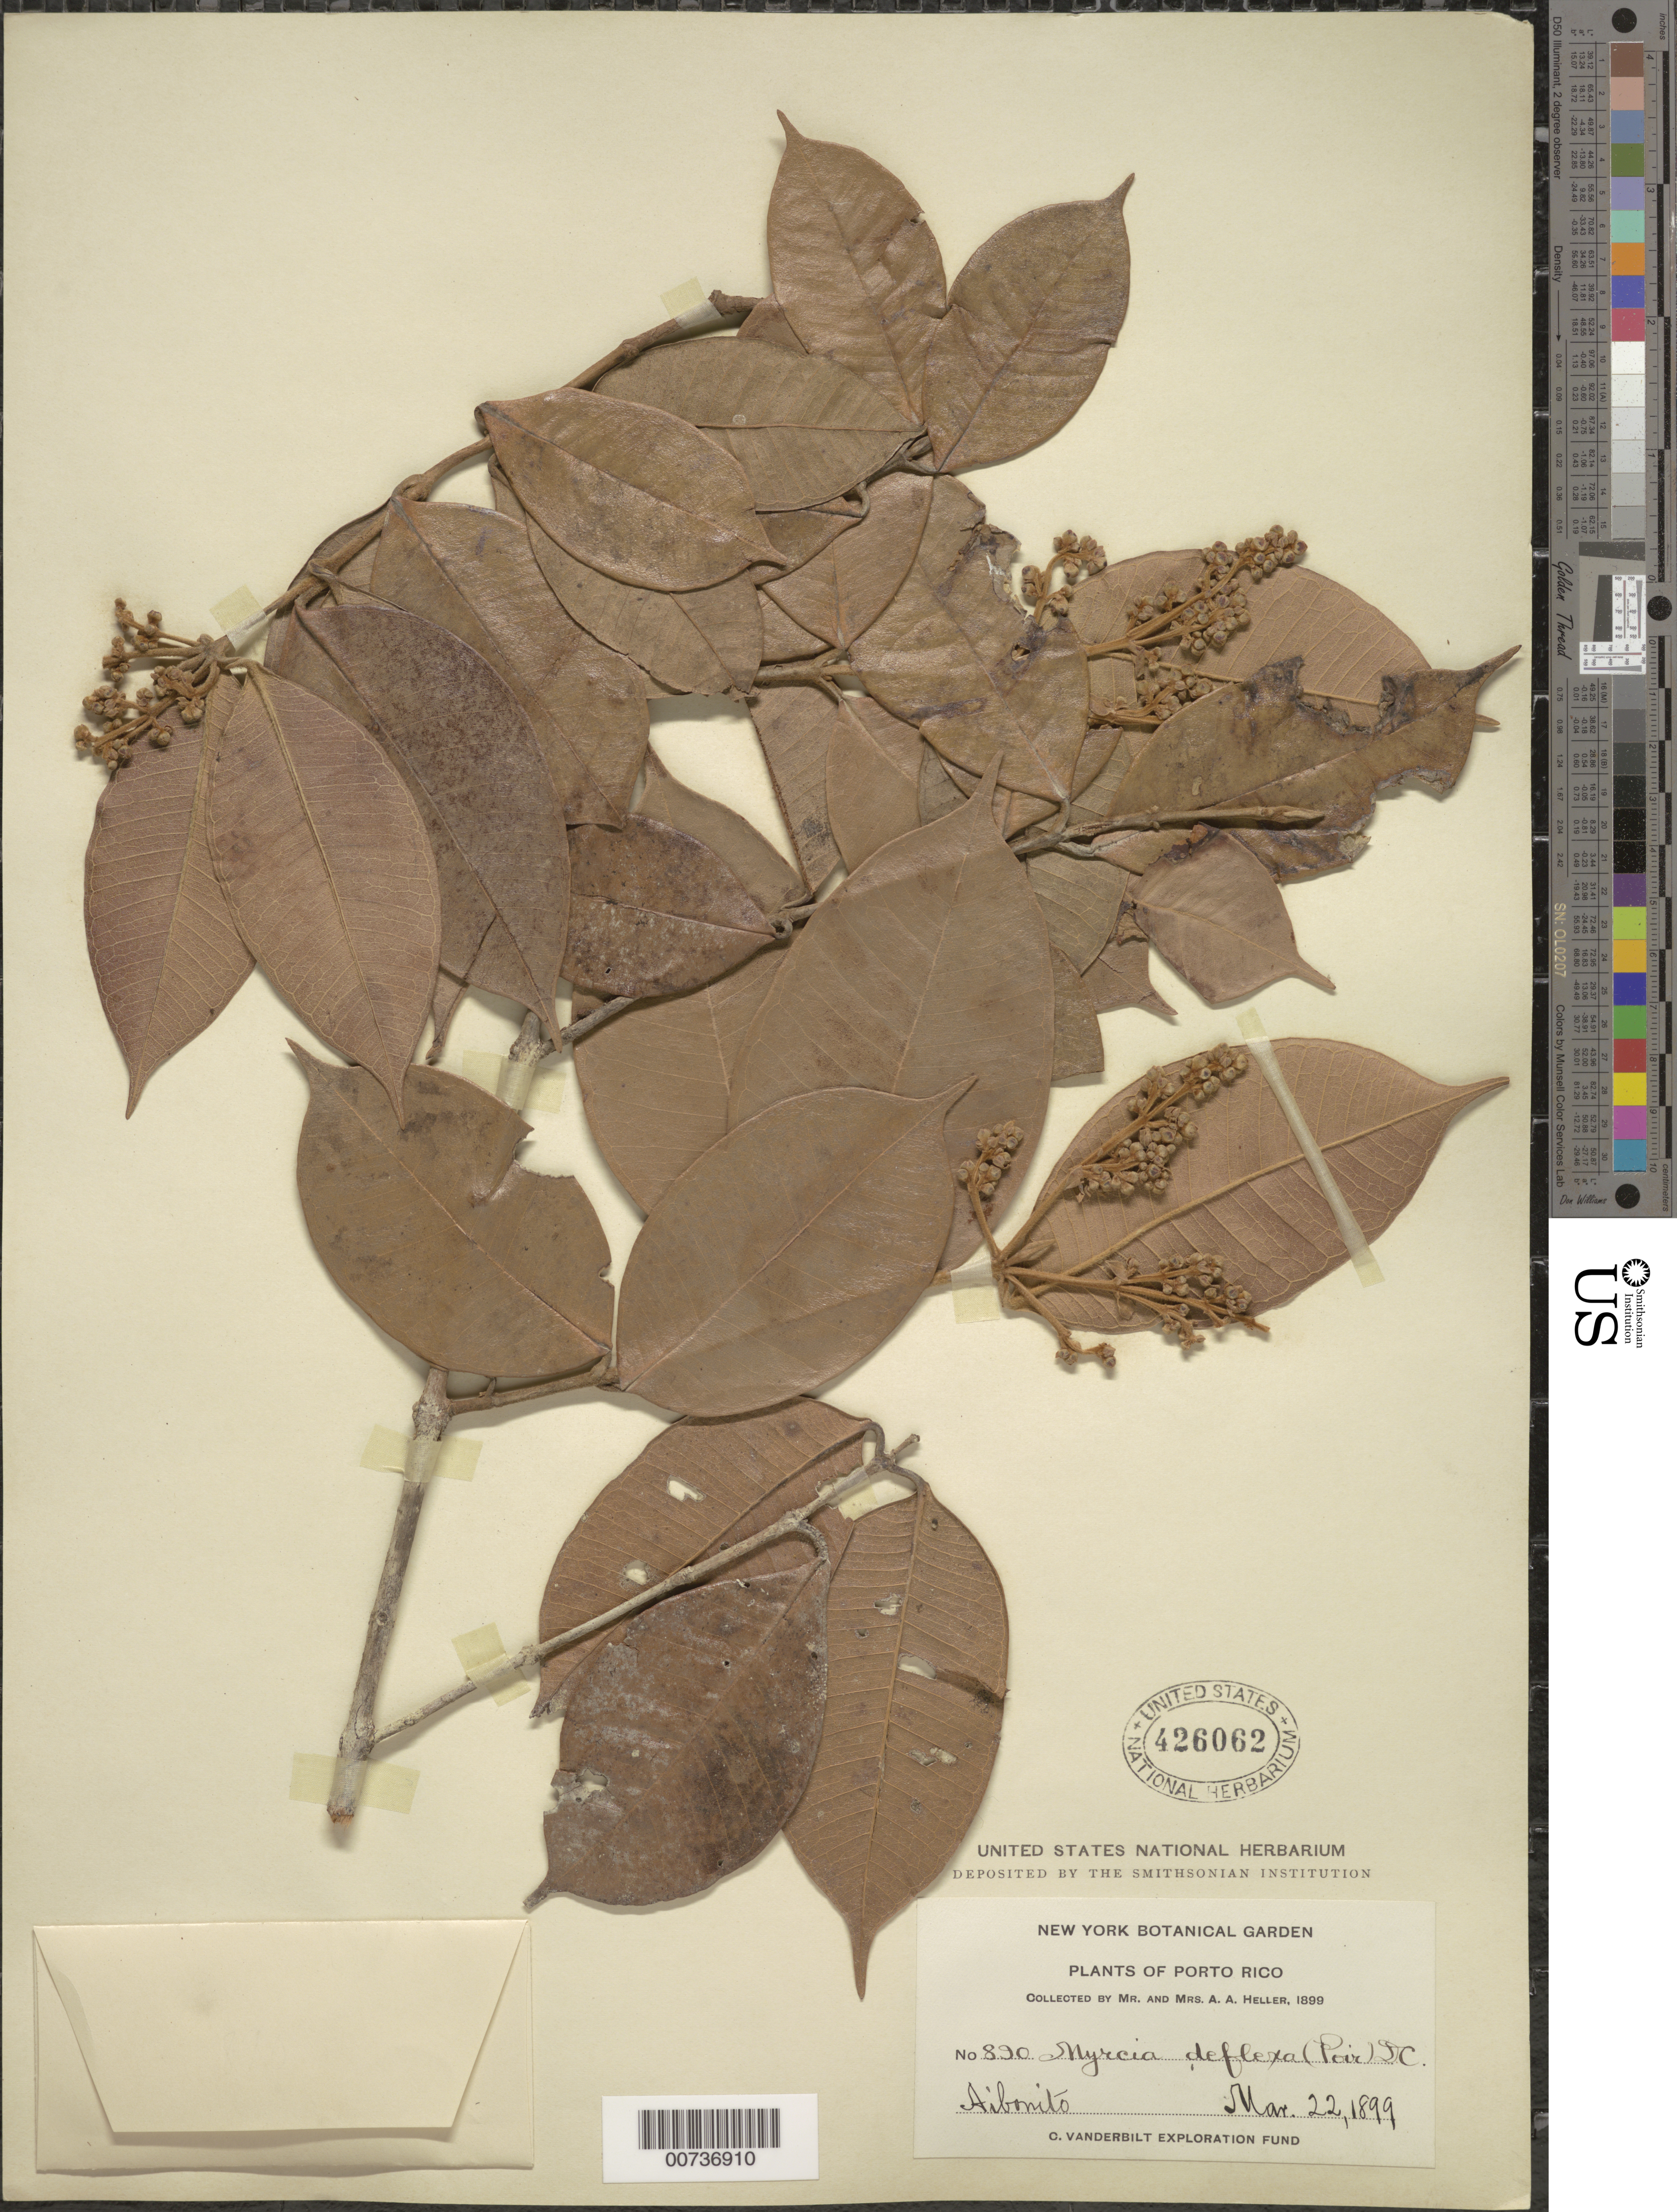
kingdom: Plantae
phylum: Tracheophyta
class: Magnoliopsida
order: Myrtales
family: Myrtaceae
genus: Myrcia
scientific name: Myrcia deflexa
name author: (Poir.) DC.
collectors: A. A. Heller & E. G. Heller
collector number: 890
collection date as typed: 22 Mar 1899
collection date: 1899-03-22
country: Puerto Rico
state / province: Abonito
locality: Aibonito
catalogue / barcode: US 426062